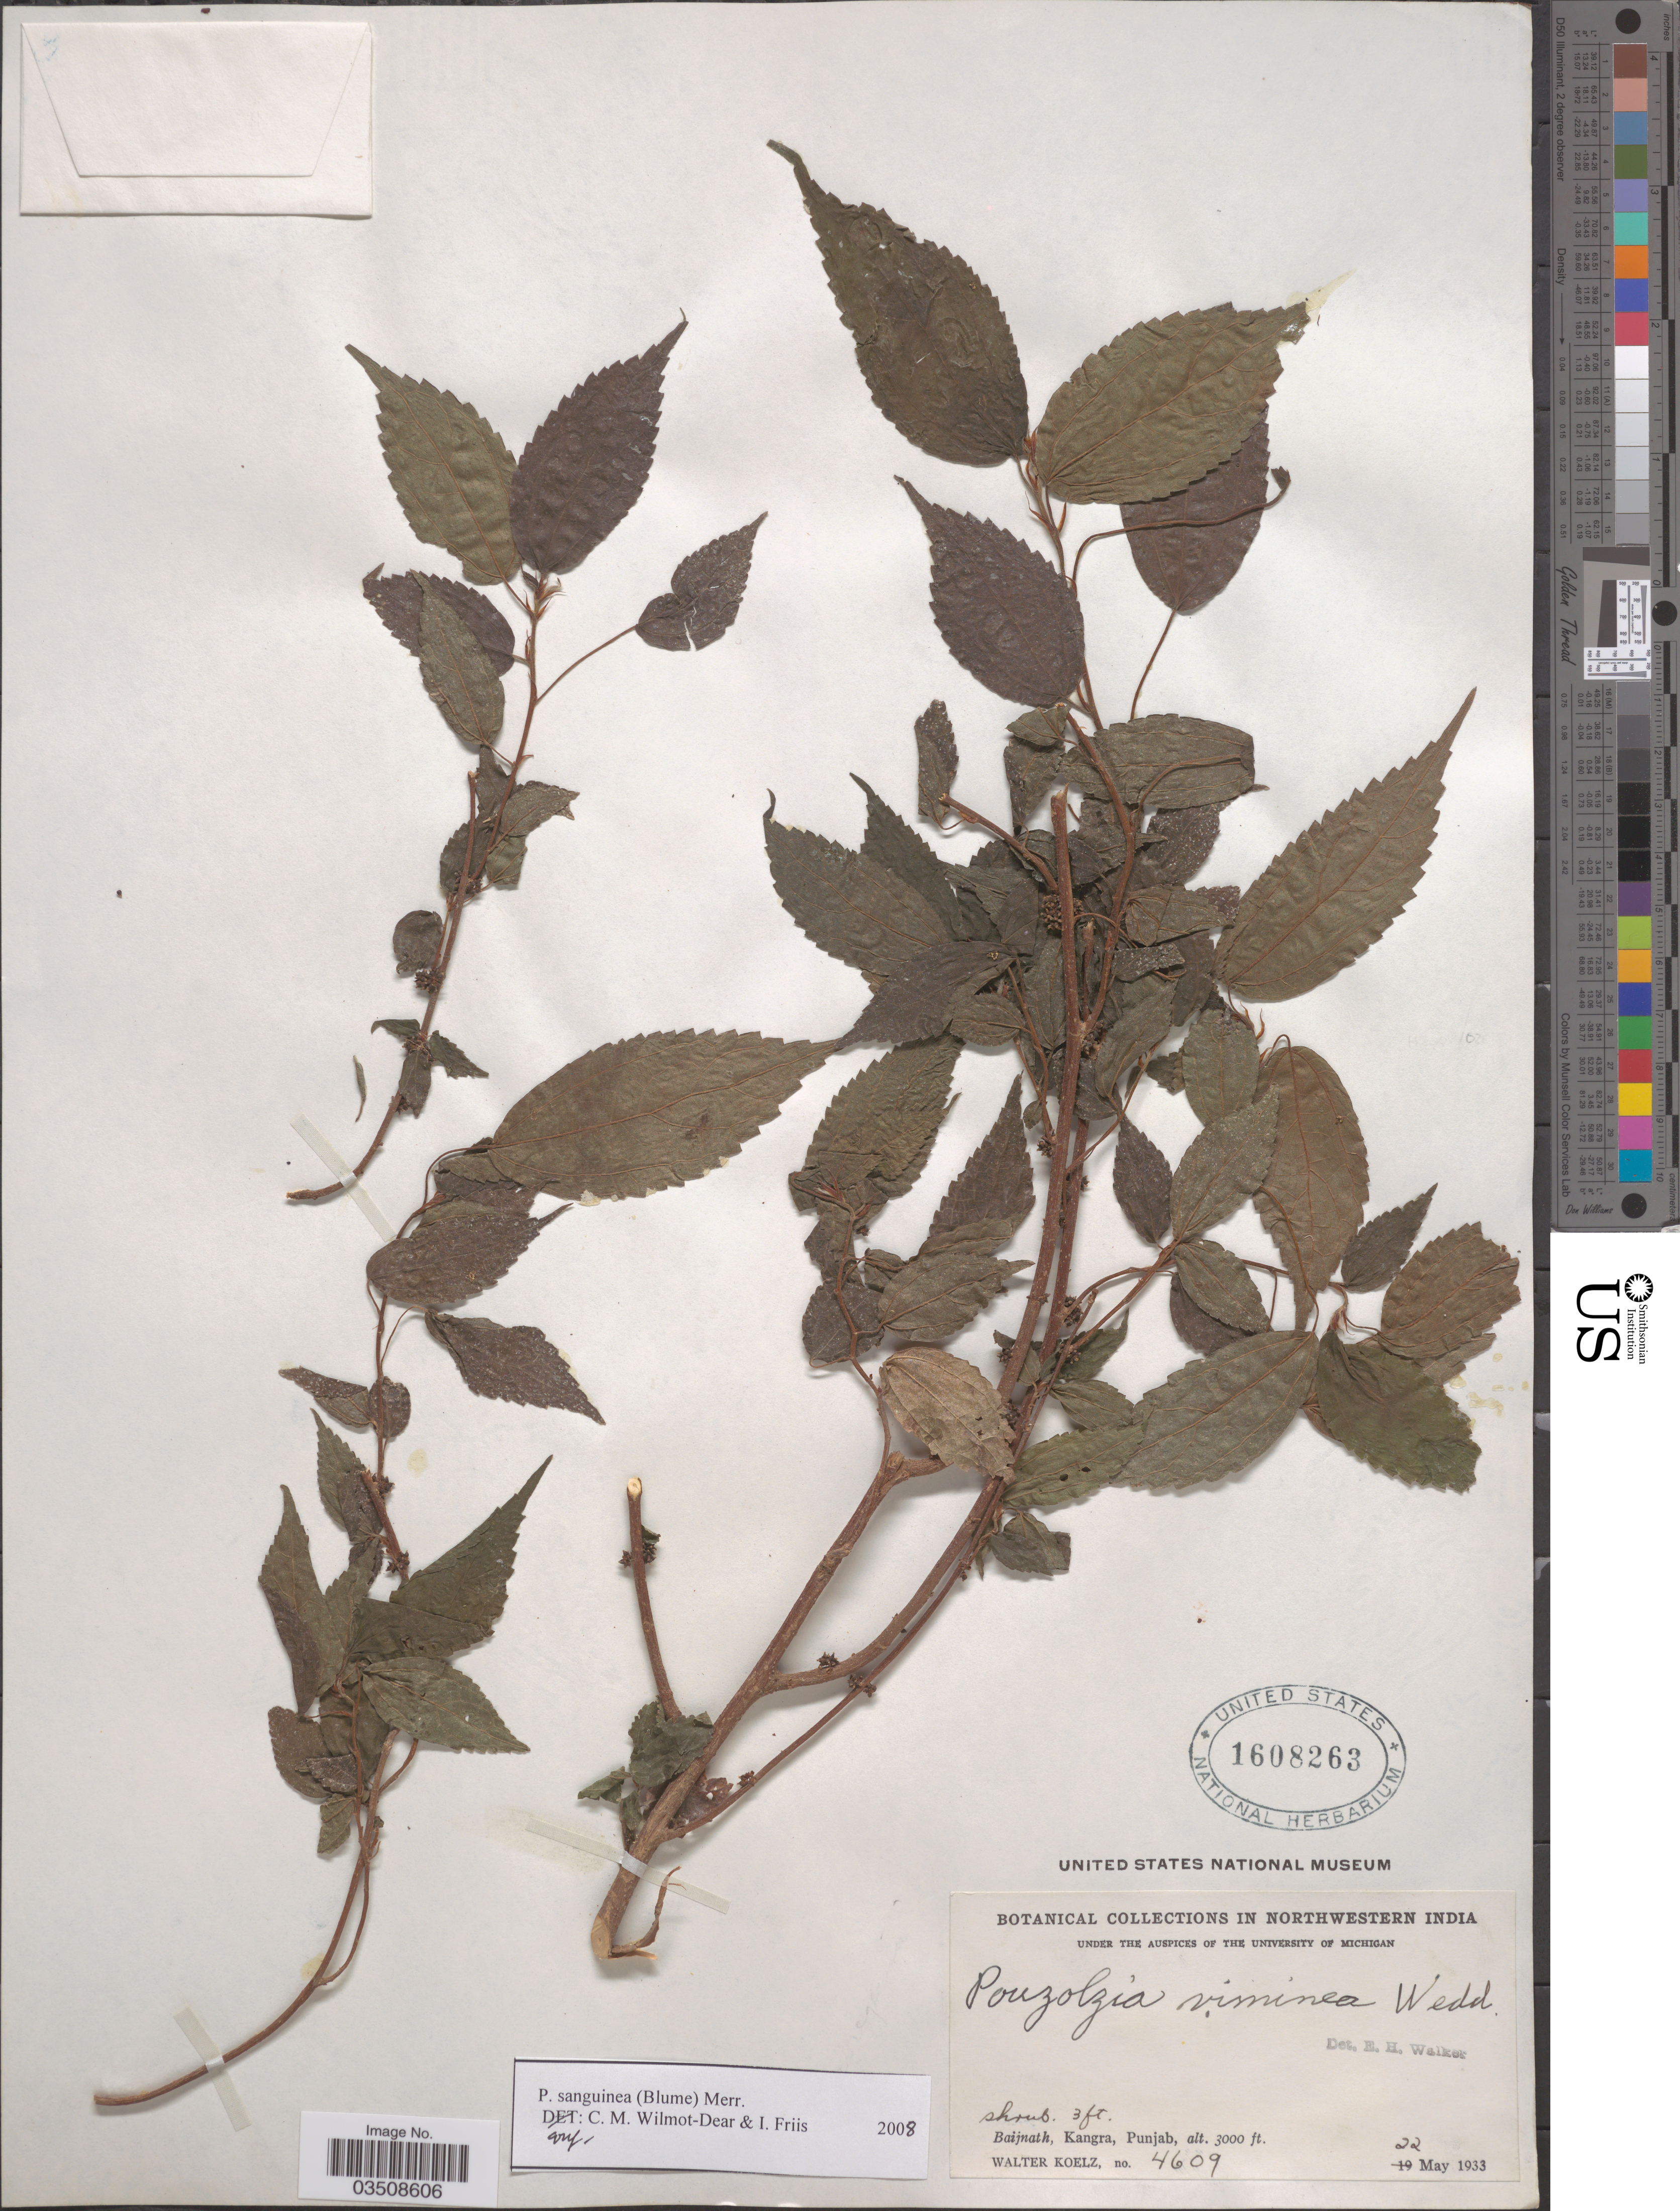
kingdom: Plantae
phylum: Tracheophyta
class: Magnoliopsida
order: Rosales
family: Urticaceae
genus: Pouzolzia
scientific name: Pouzolzia sanguinea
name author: (Blume) Merr.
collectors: W. N. Koelz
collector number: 4609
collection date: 1933-05-22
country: India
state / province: Punjab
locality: Northwestern India. Baijnath, Kangra.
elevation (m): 914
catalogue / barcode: US 1608263